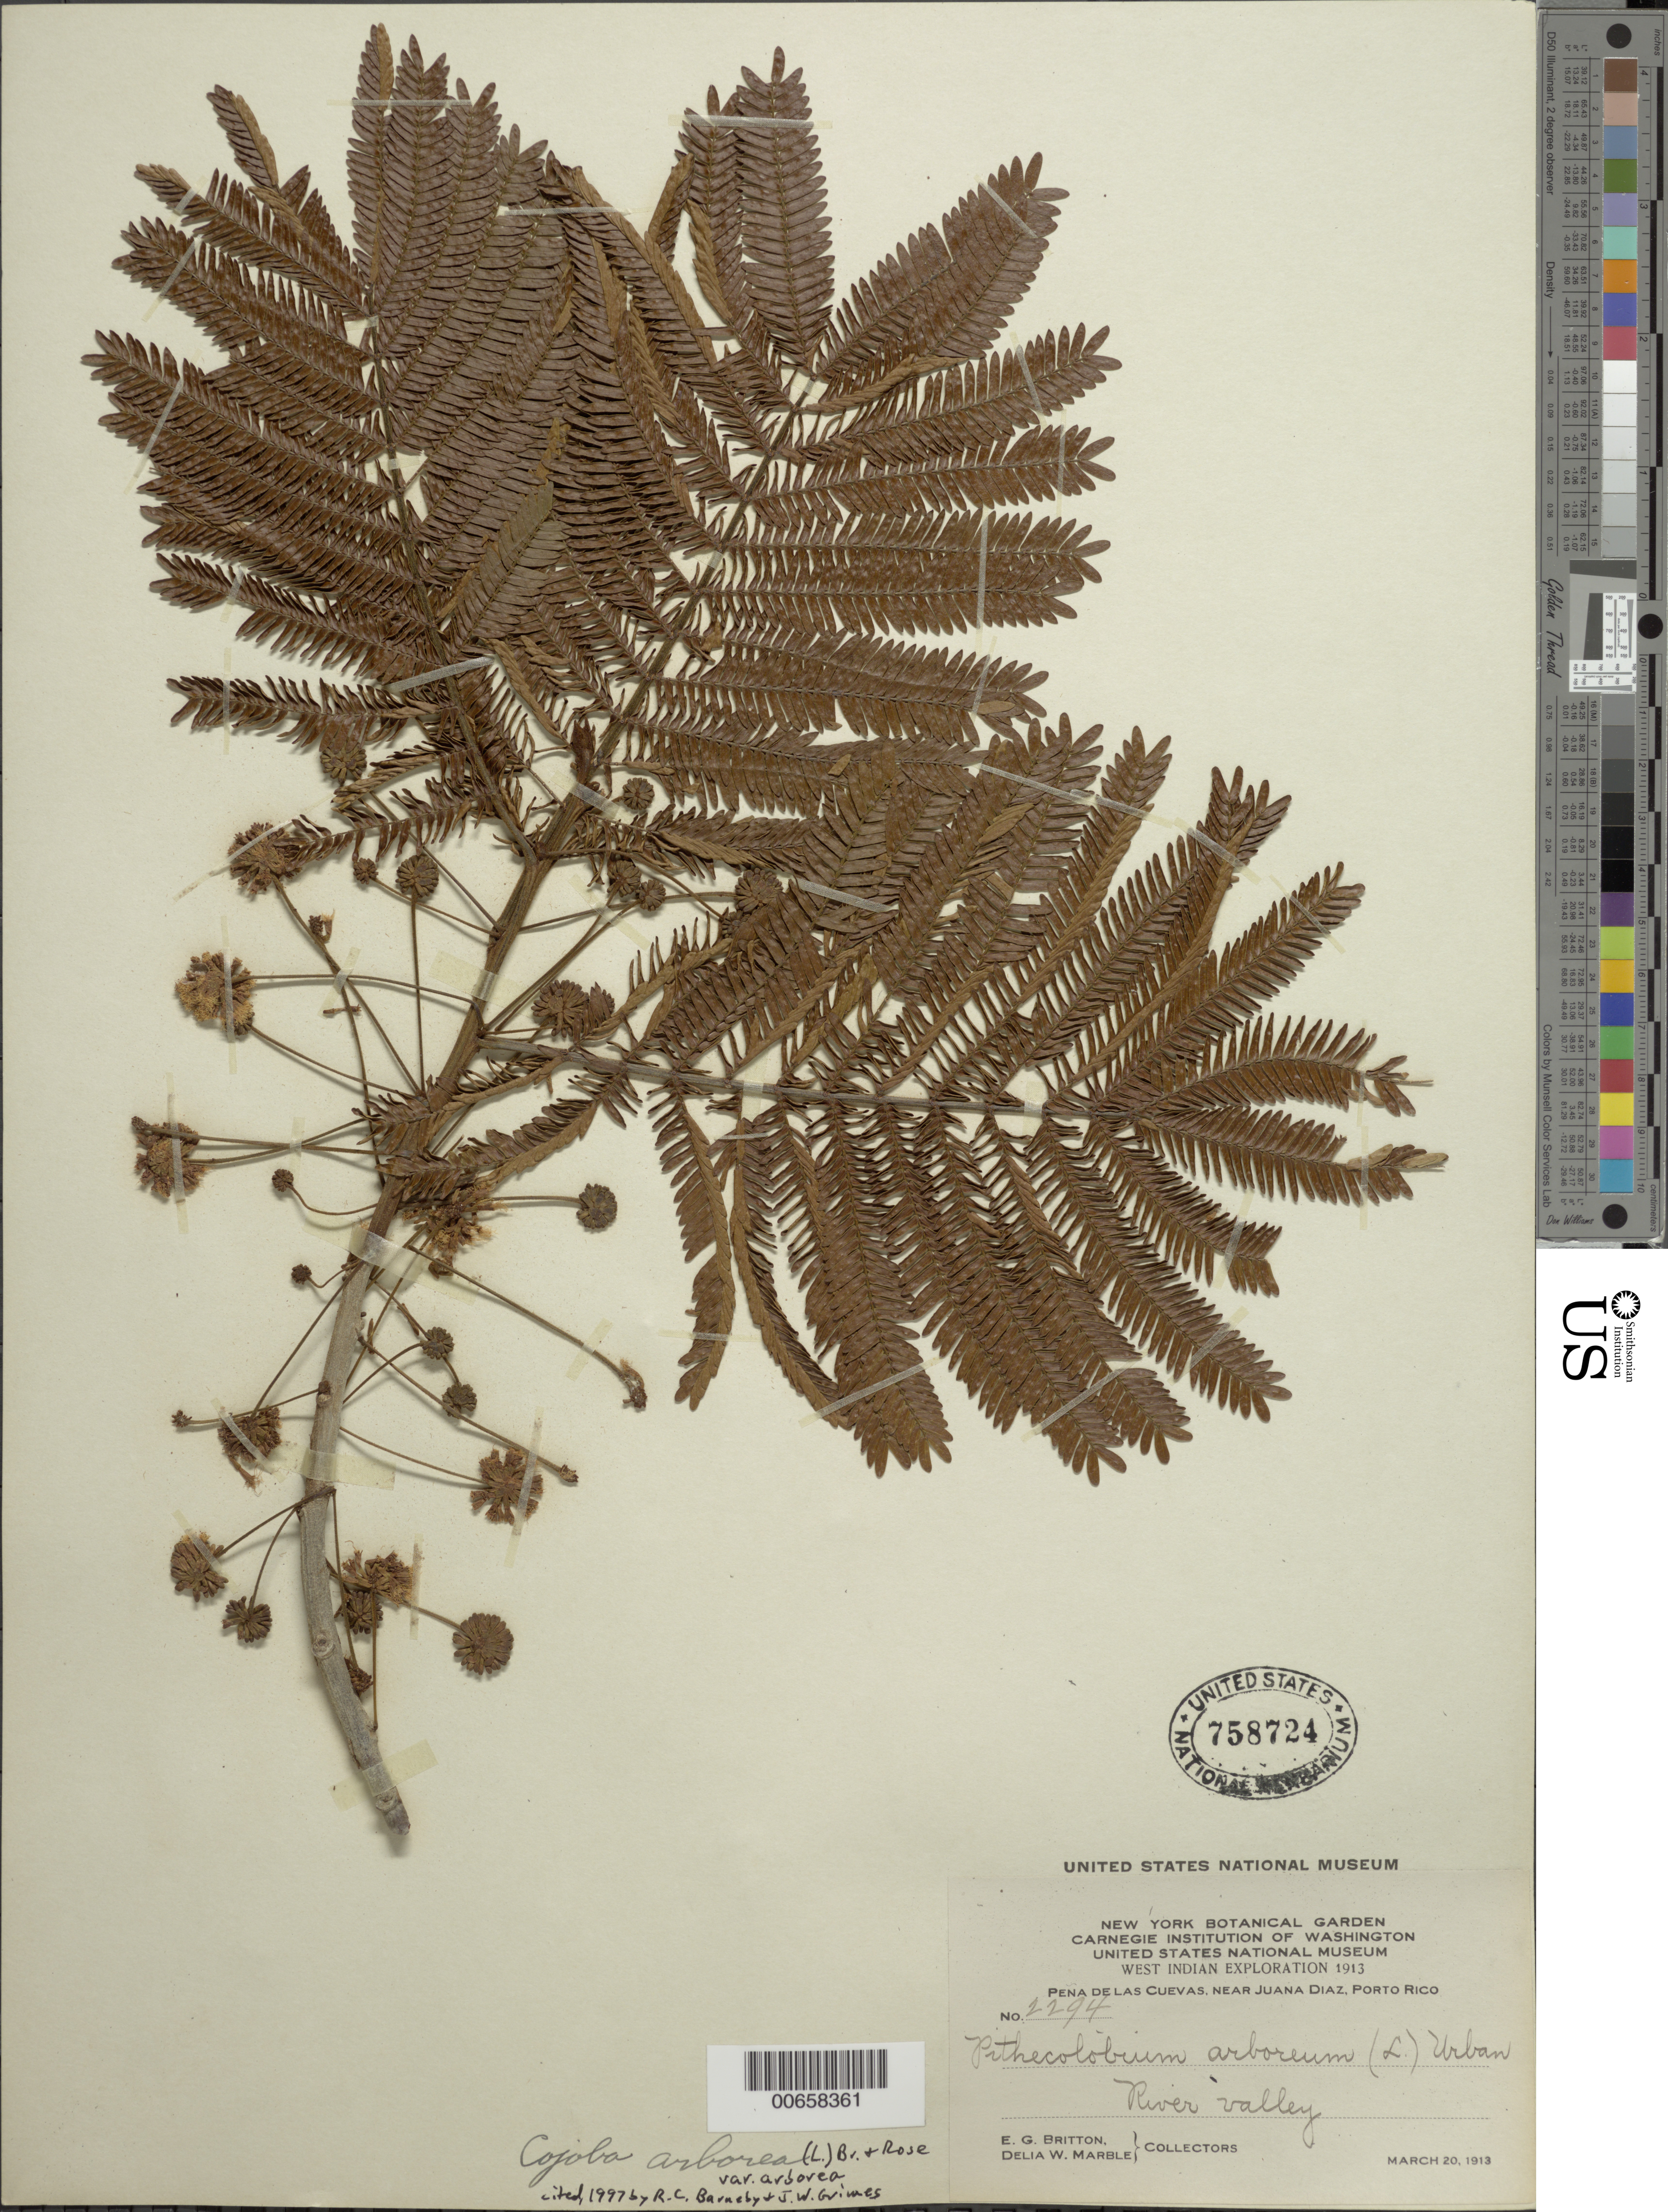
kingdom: Plantae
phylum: Tracheophyta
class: Magnoliopsida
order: Fabales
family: Fabaceae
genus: Cojoba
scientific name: Cojoba arborea var. arborea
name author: (L.) Britton & Rose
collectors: E. G. Britton & D. W. Marble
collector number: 2294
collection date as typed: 20 Mar 1913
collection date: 1913-03-20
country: Puerto Rico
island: Greater Antilles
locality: Pena de las Cuevas, near Juana Diaz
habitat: River valley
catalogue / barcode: US 758724